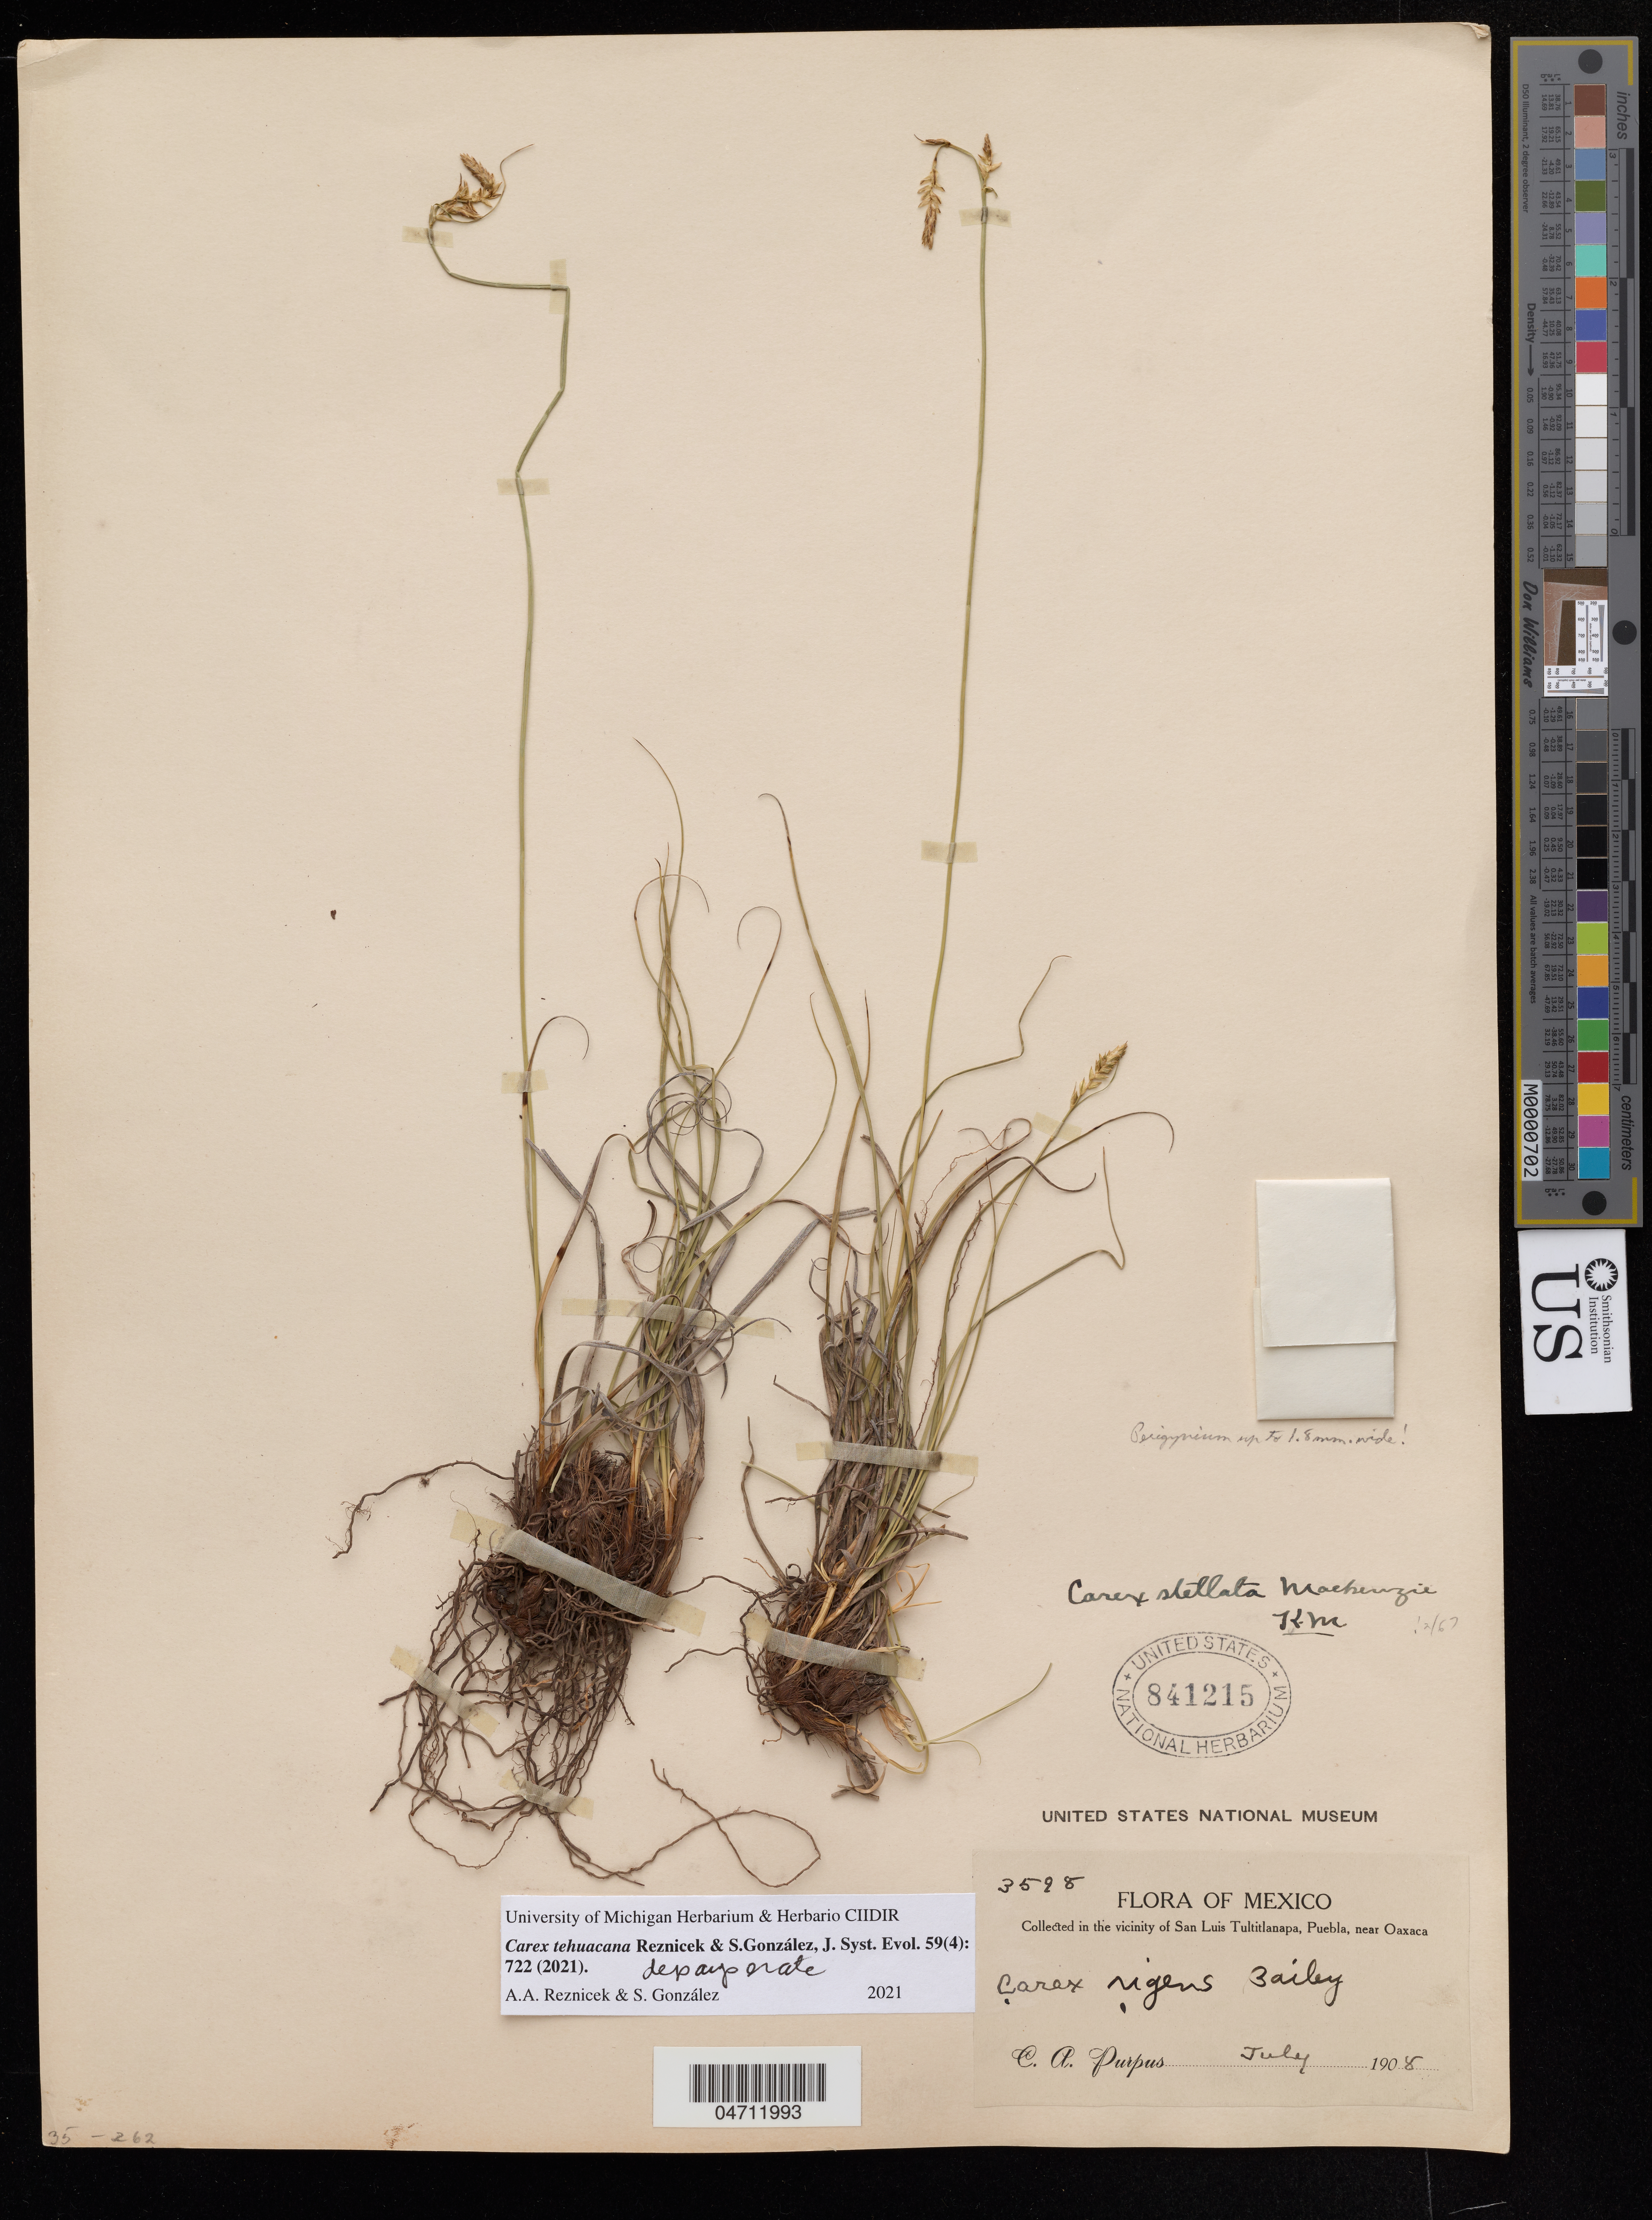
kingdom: Plantae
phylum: Tracheophyta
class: Liliopsida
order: Poales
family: Cyperaceae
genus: Carex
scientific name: Carex tehuacana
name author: Reznicek & S.González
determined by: Reznicek, A. A.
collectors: C. A. Purpus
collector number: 3598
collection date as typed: Jul 1907 and -- Jul 1908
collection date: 1907-07,1908-07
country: Mexico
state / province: Puebla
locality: San Luis Tultitlanapa, near Oaxaca.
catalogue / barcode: US 841215